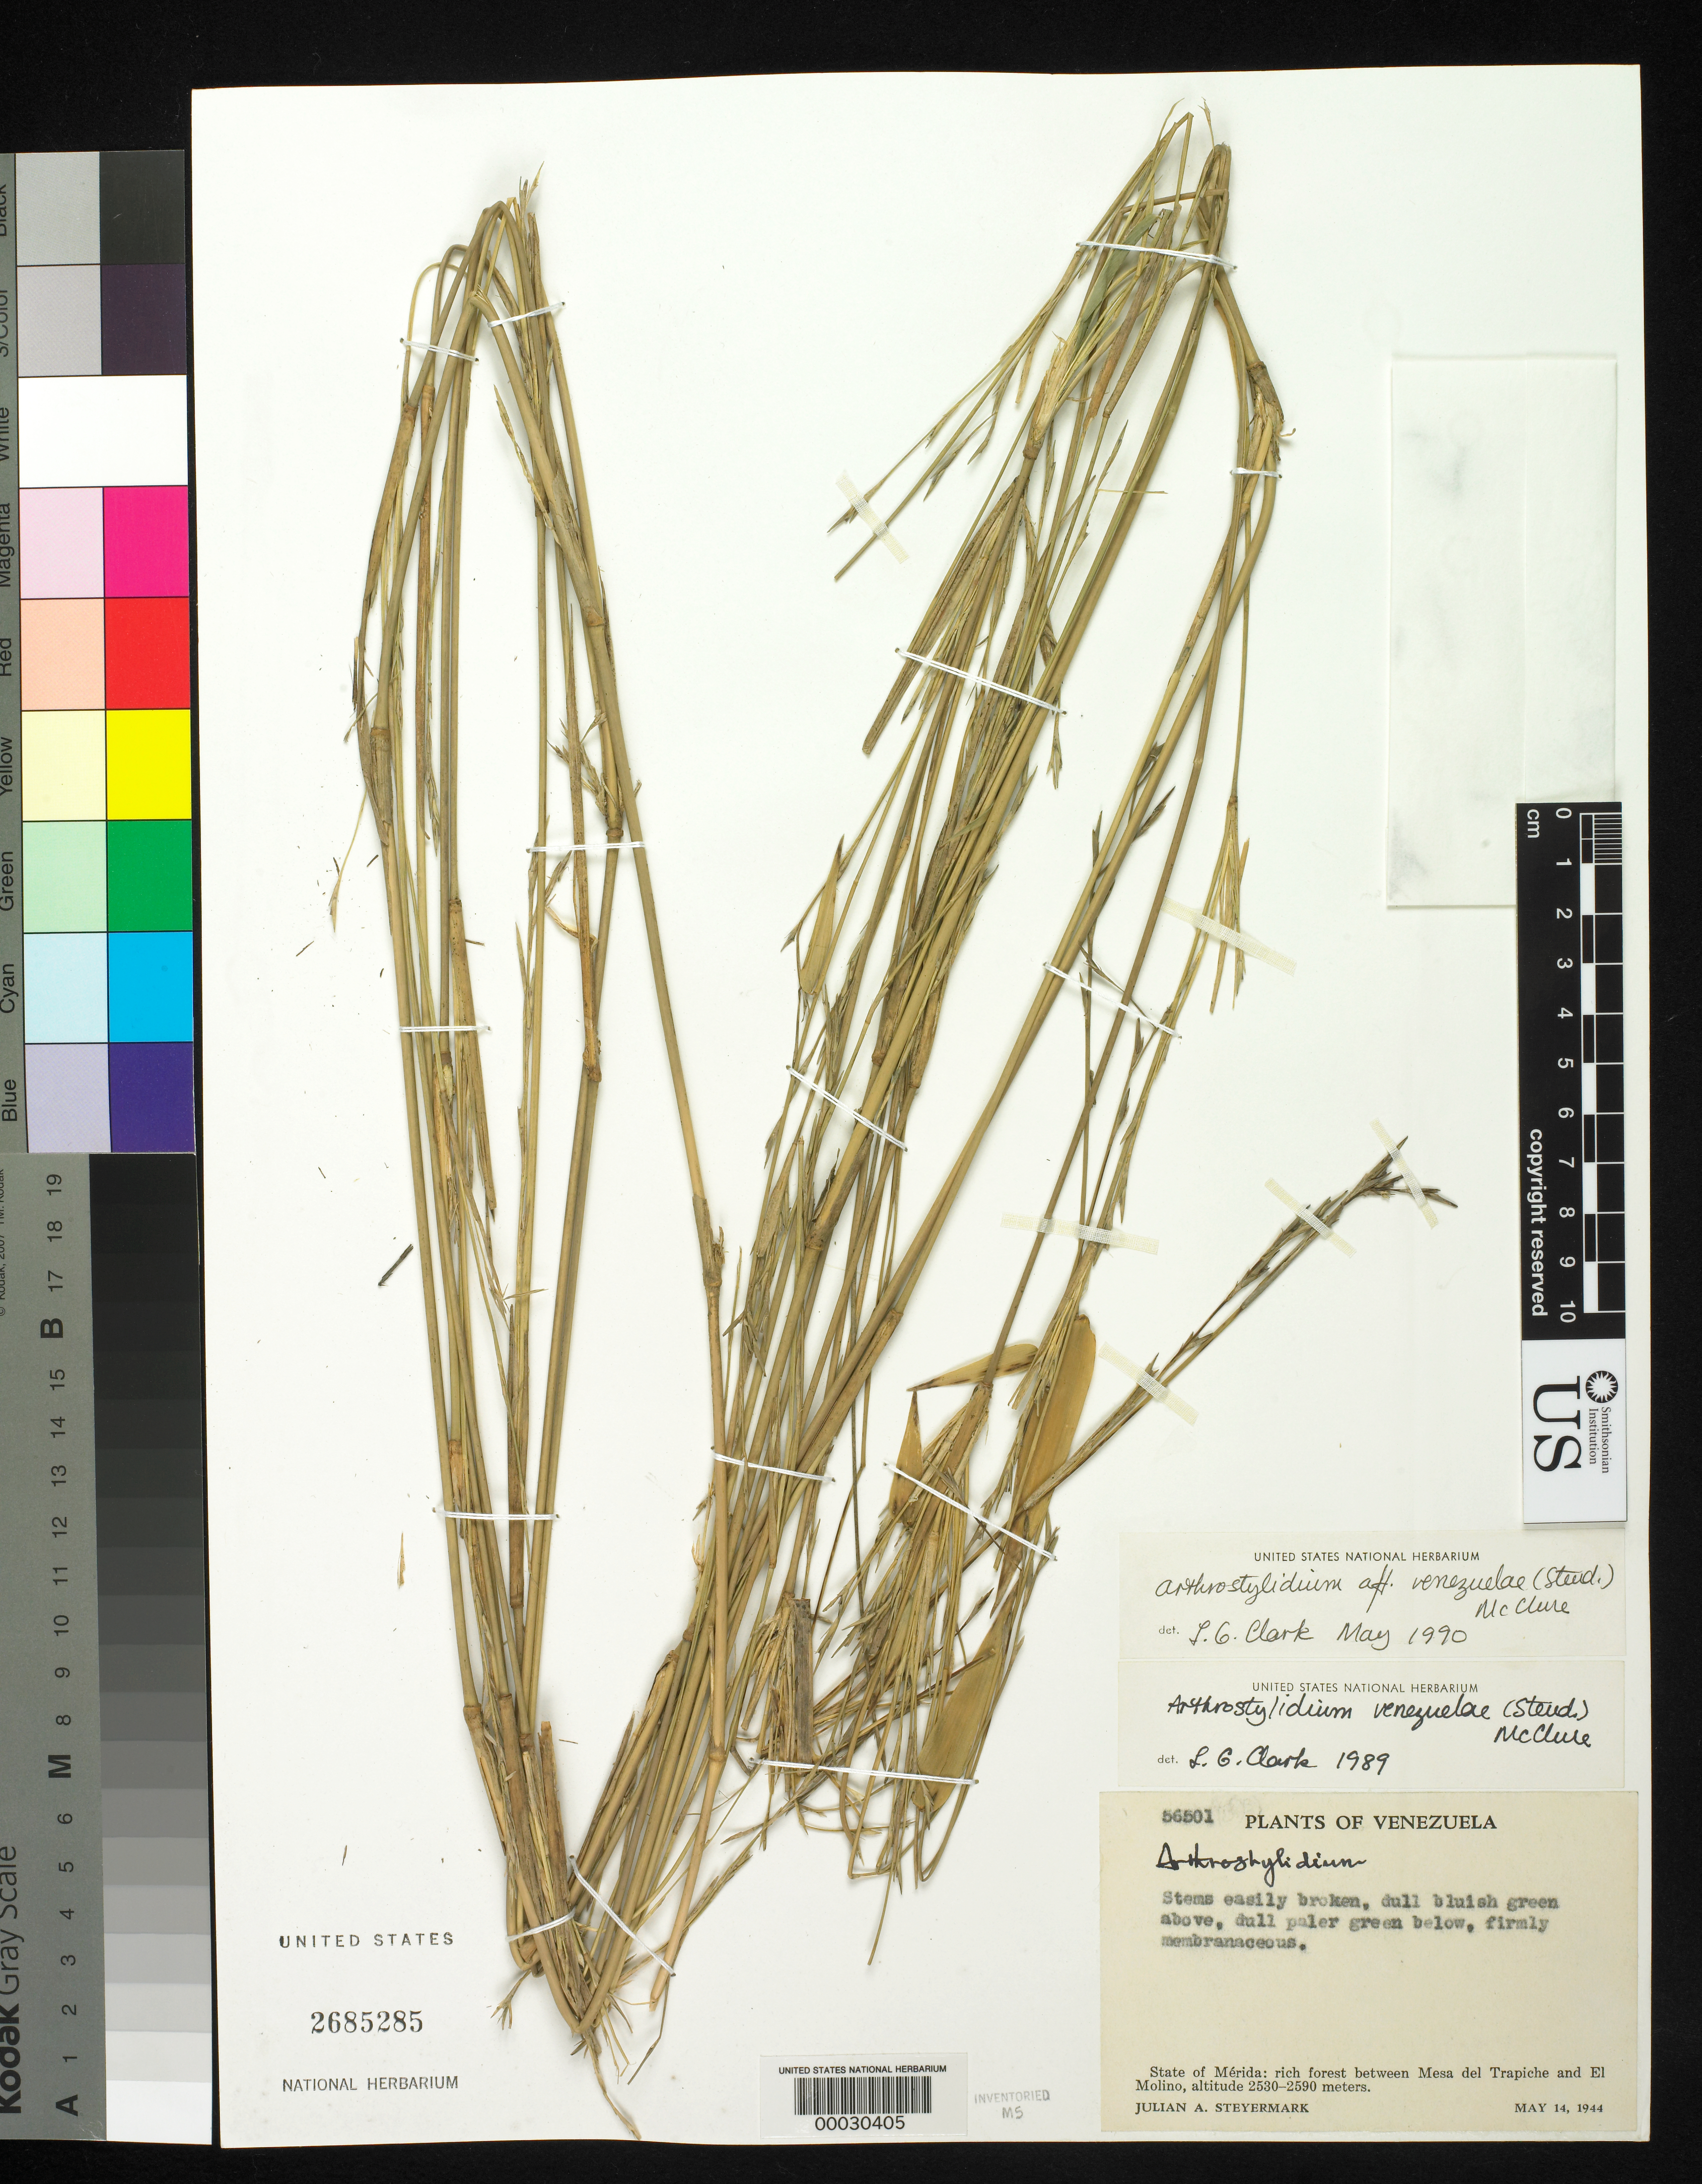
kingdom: Plantae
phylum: Tracheophyta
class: Liliopsida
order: Poales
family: Poaceae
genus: Arthrostylidium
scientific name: Arthrostylidium venezuelae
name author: (Steud.) McClure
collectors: J. Steyermark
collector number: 56501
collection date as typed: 14 May 1944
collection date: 1944-05-14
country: Venezuela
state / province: Mérida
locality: Between mesa del tripiche and el molino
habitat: Rich forest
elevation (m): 2530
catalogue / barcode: US 2685285